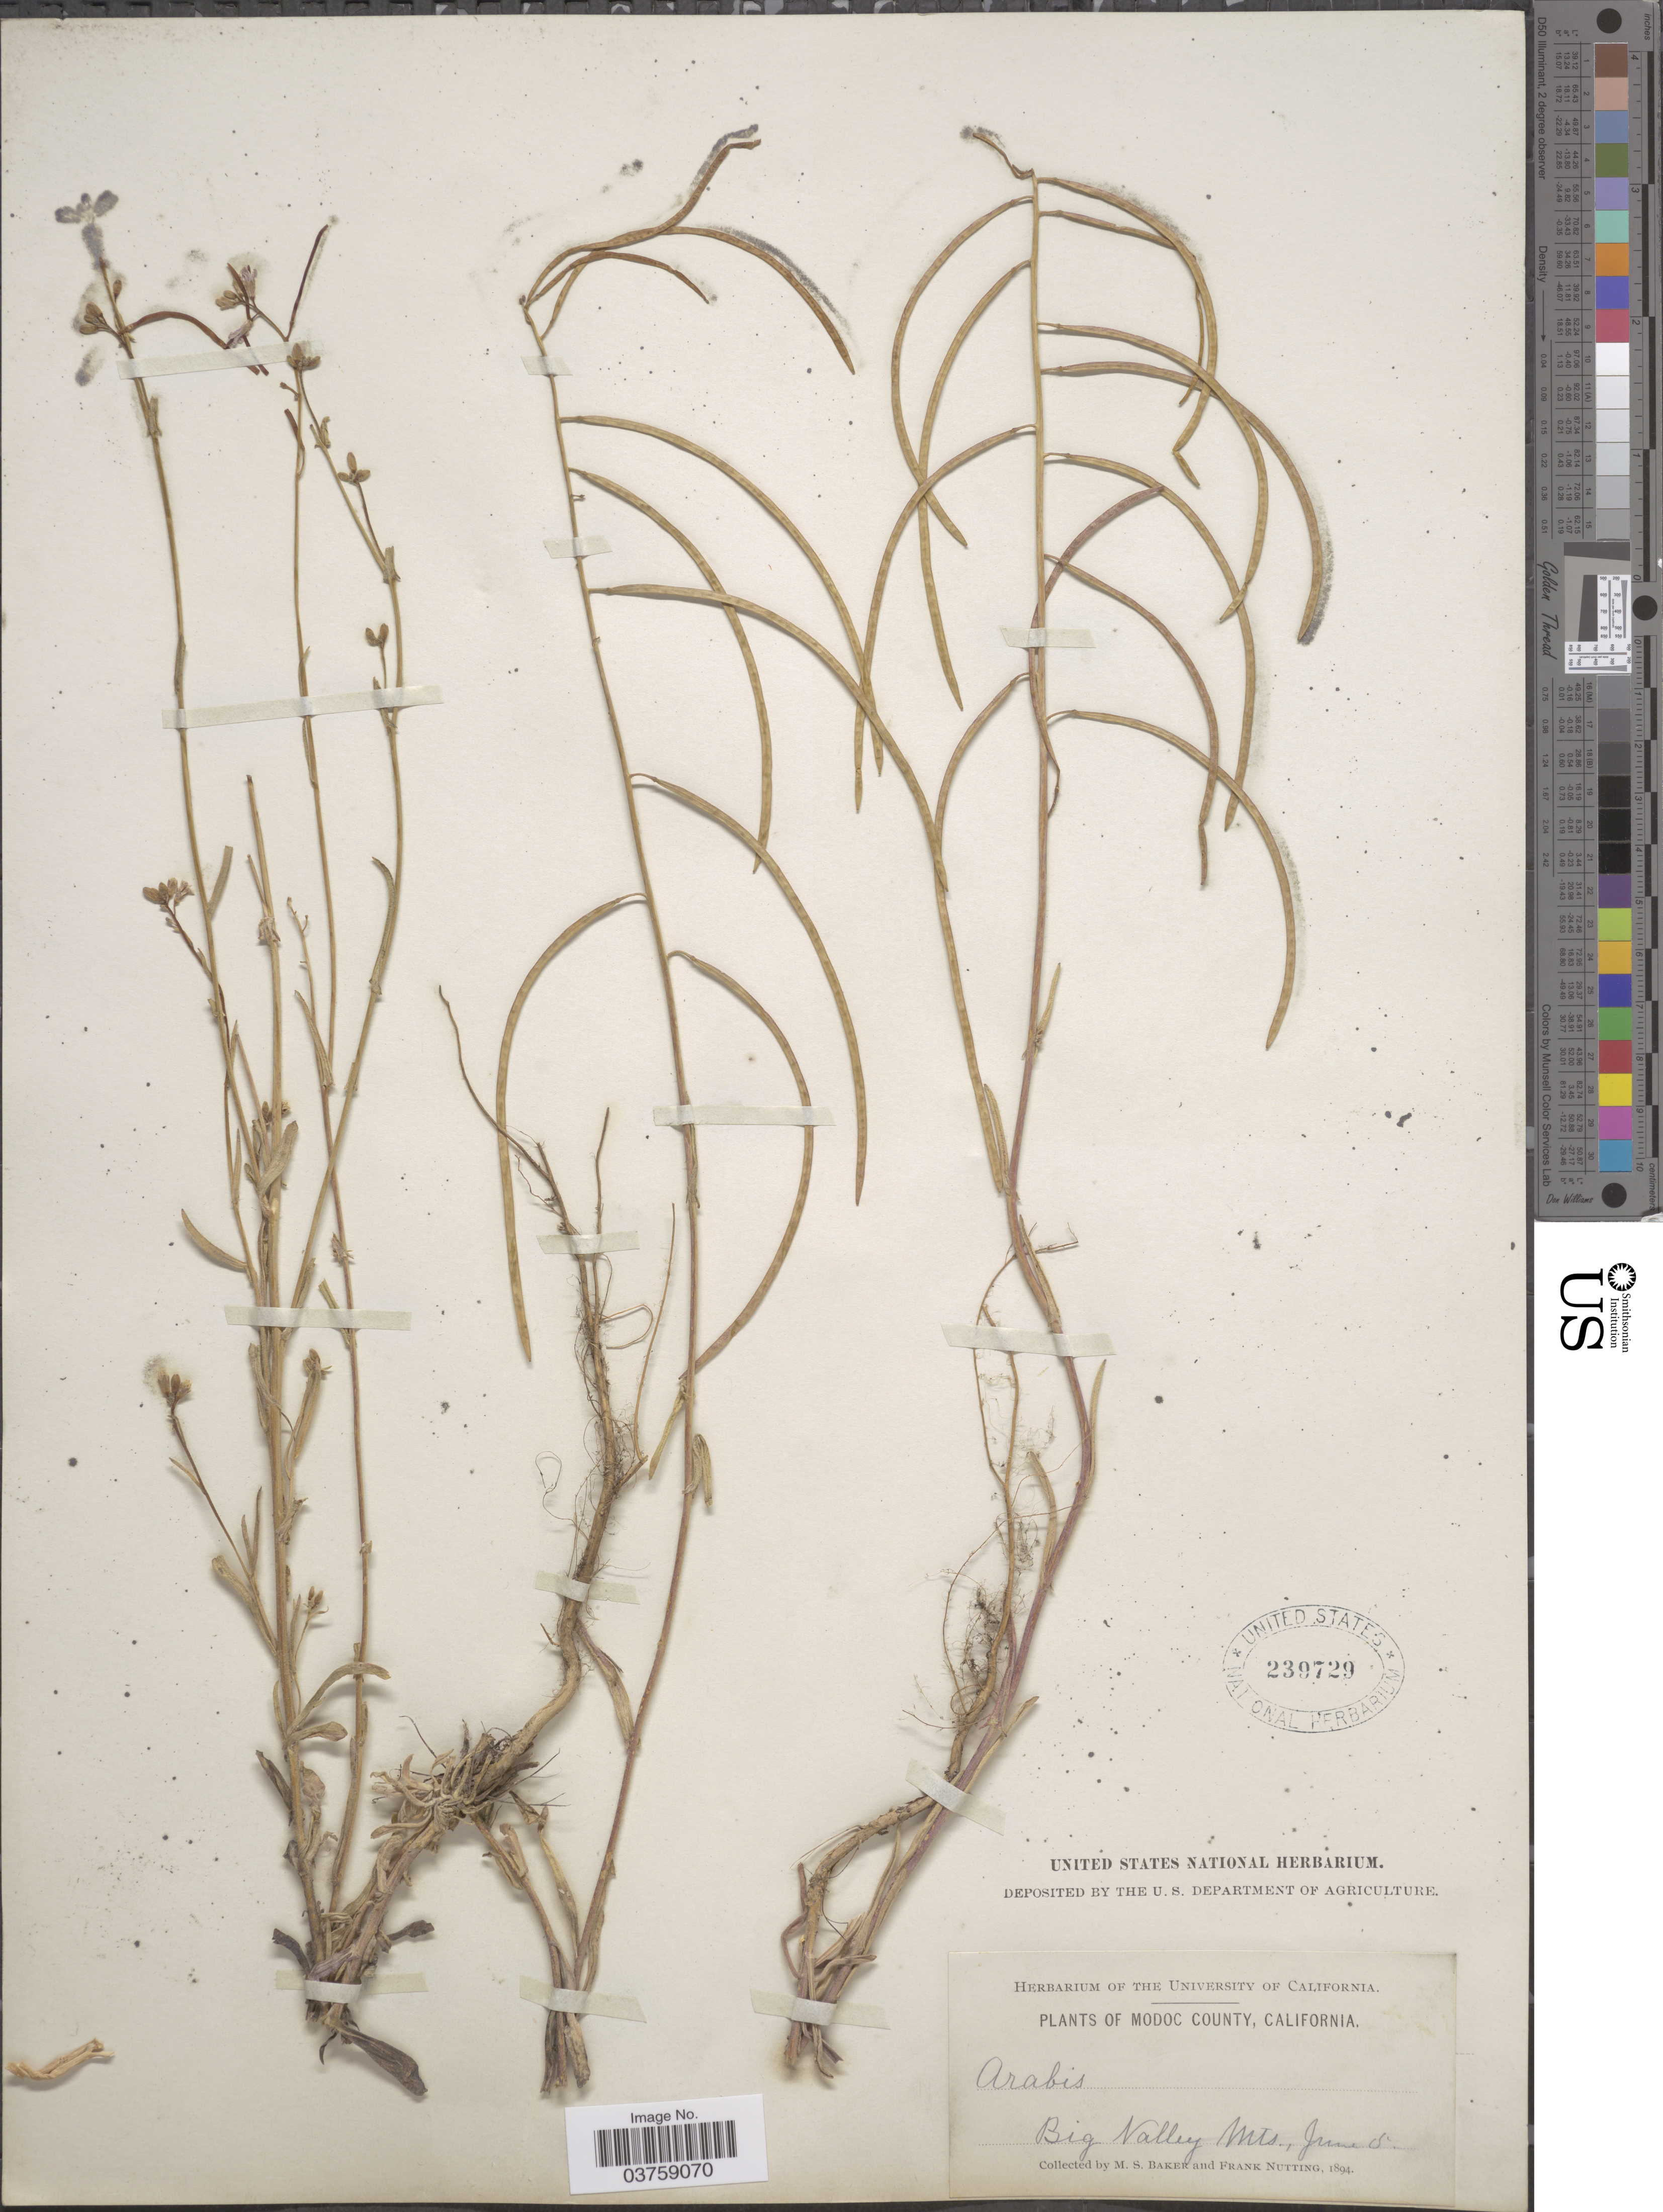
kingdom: Plantae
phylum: Tracheophyta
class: Magnoliopsida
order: Brassicales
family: Brassicaceae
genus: Arabis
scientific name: Arabis sparsiflora var. subvillosa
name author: (S. Watson) Rollins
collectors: M. S. Baker & F. Nutting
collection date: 1894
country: United States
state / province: California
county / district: Modoc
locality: Modoc County, Big Valley Mts.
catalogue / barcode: US 239729